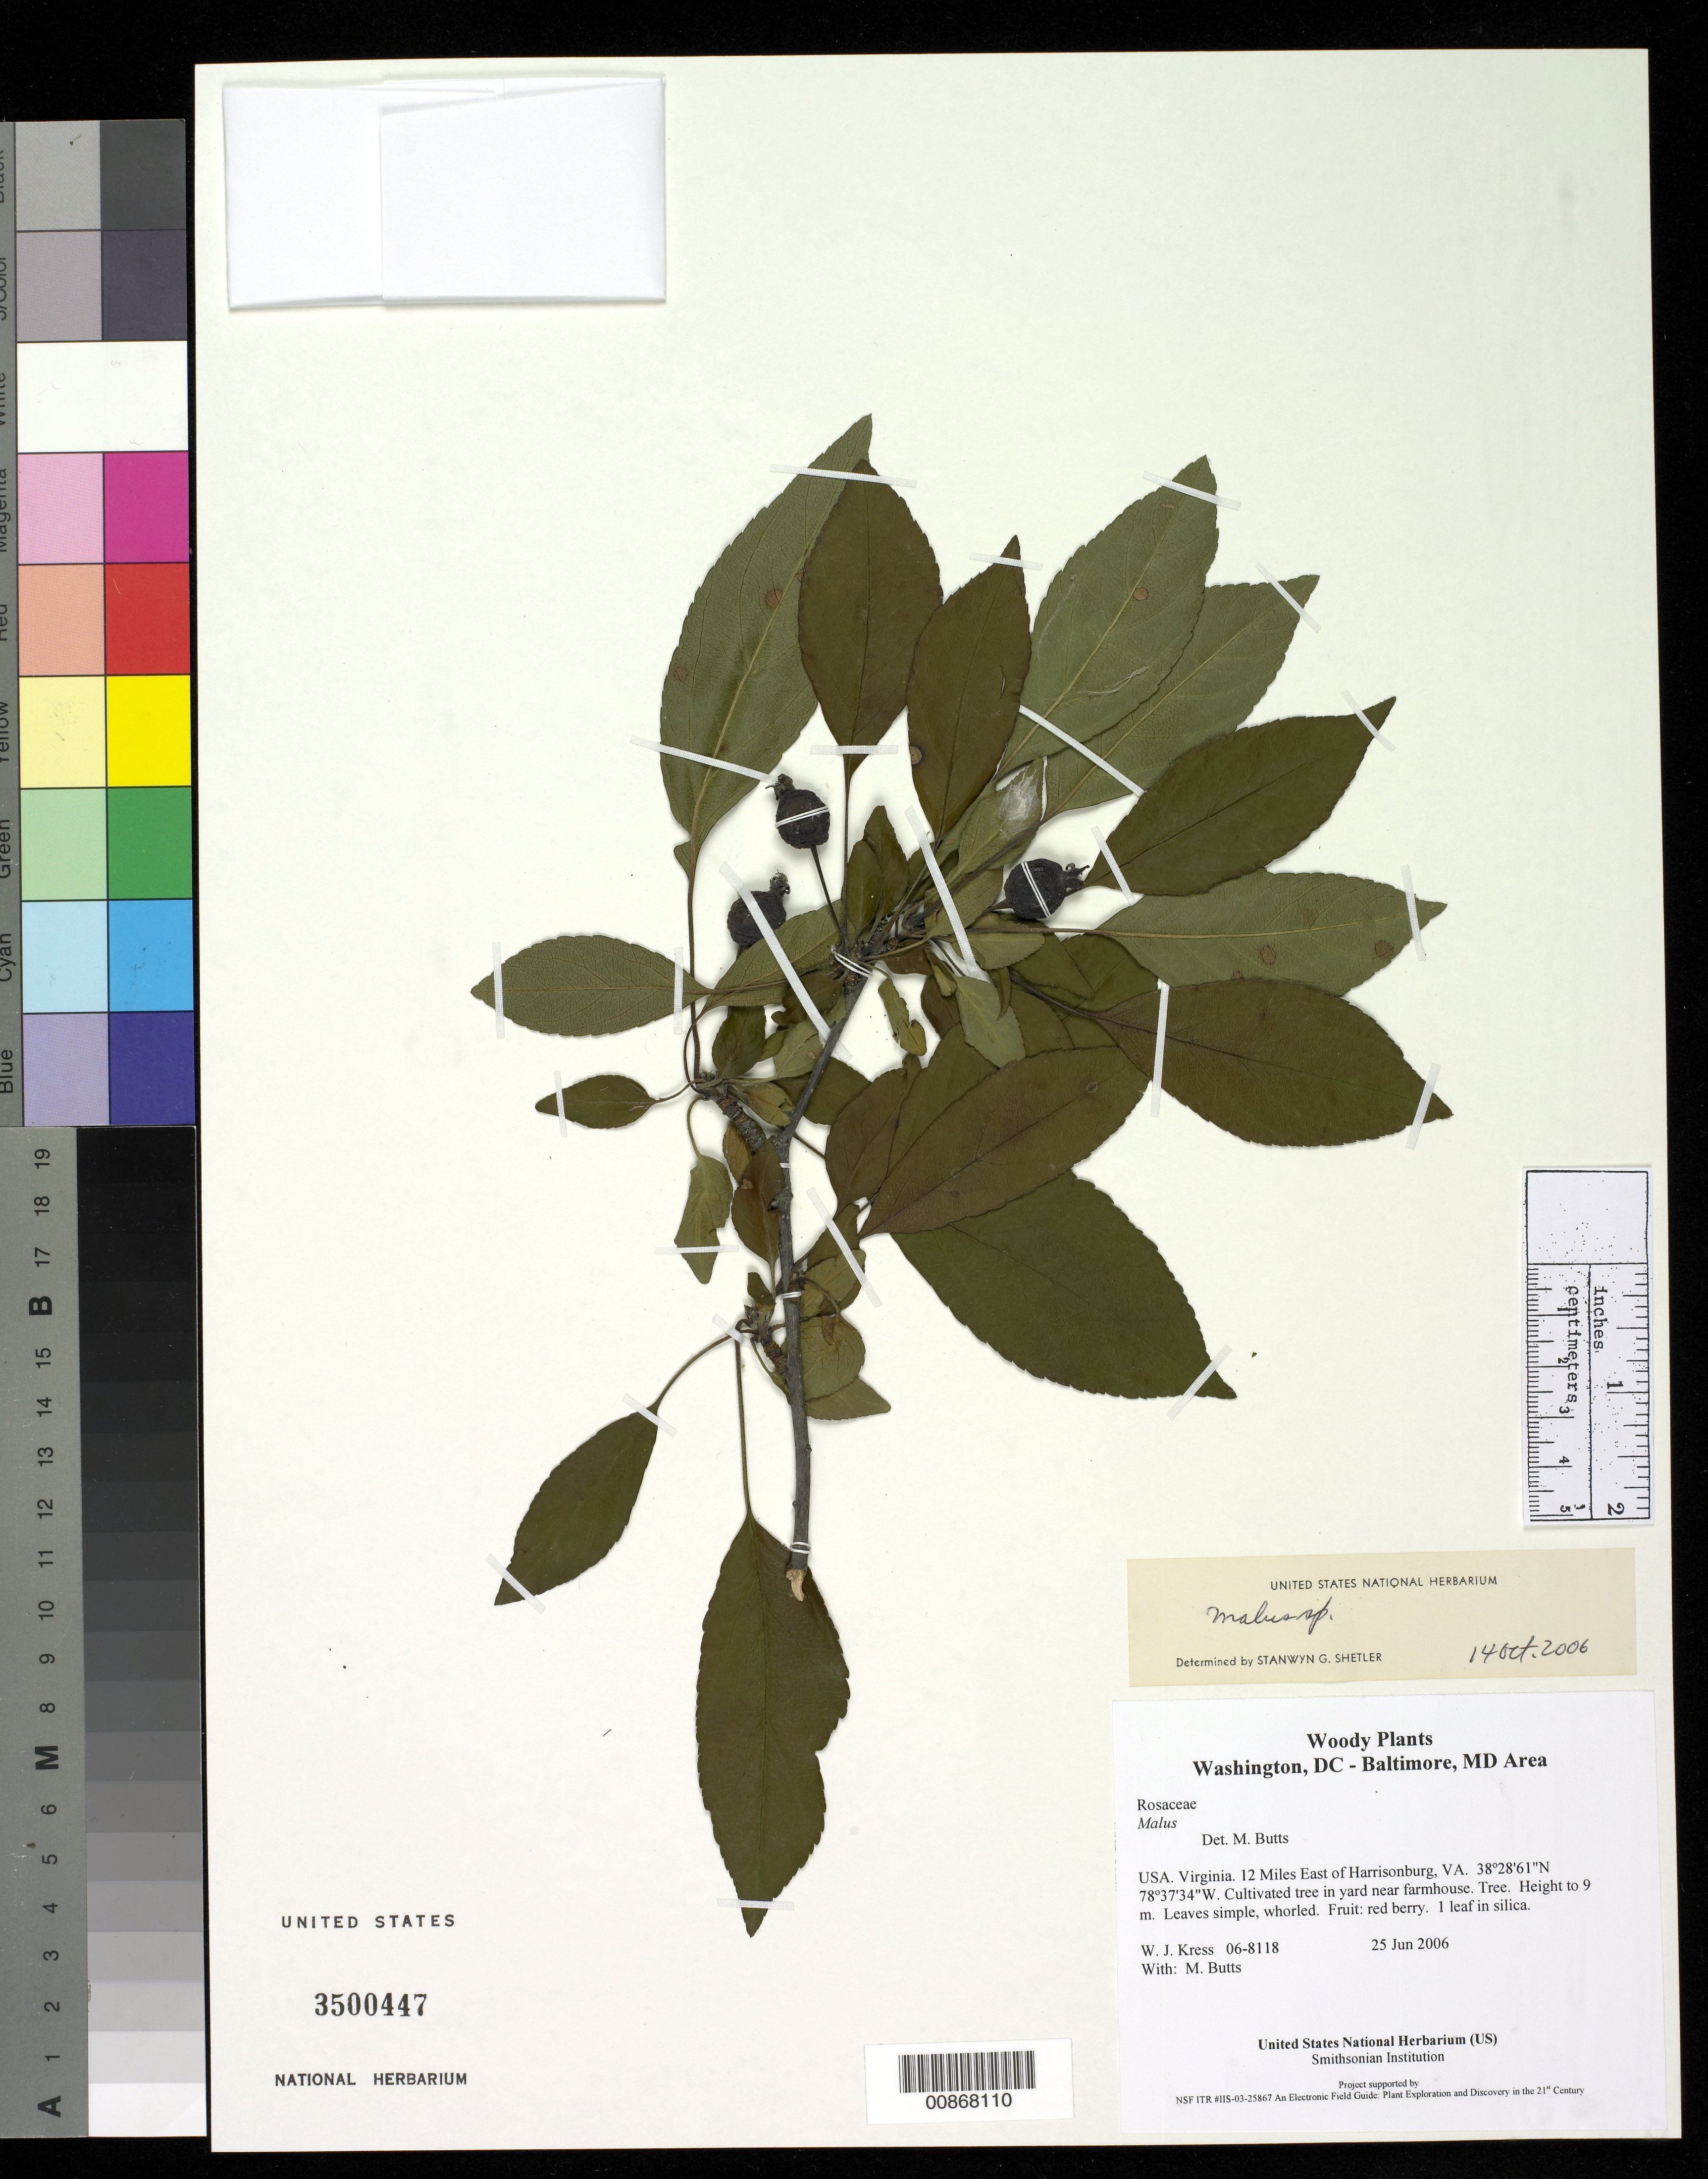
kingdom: Plantae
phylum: Tracheophyta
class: Magnoliopsida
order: Rosales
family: Rosaceae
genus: Malus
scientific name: Malus sp.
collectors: W. J. Kress & M. B. Butts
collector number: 06-8118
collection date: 2006-06-25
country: United States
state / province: Virginia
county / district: Rockingham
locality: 12 mi. E of Harrisonburg, VA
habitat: Cultivated tree in yard near farmhouse.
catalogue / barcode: US 3500447